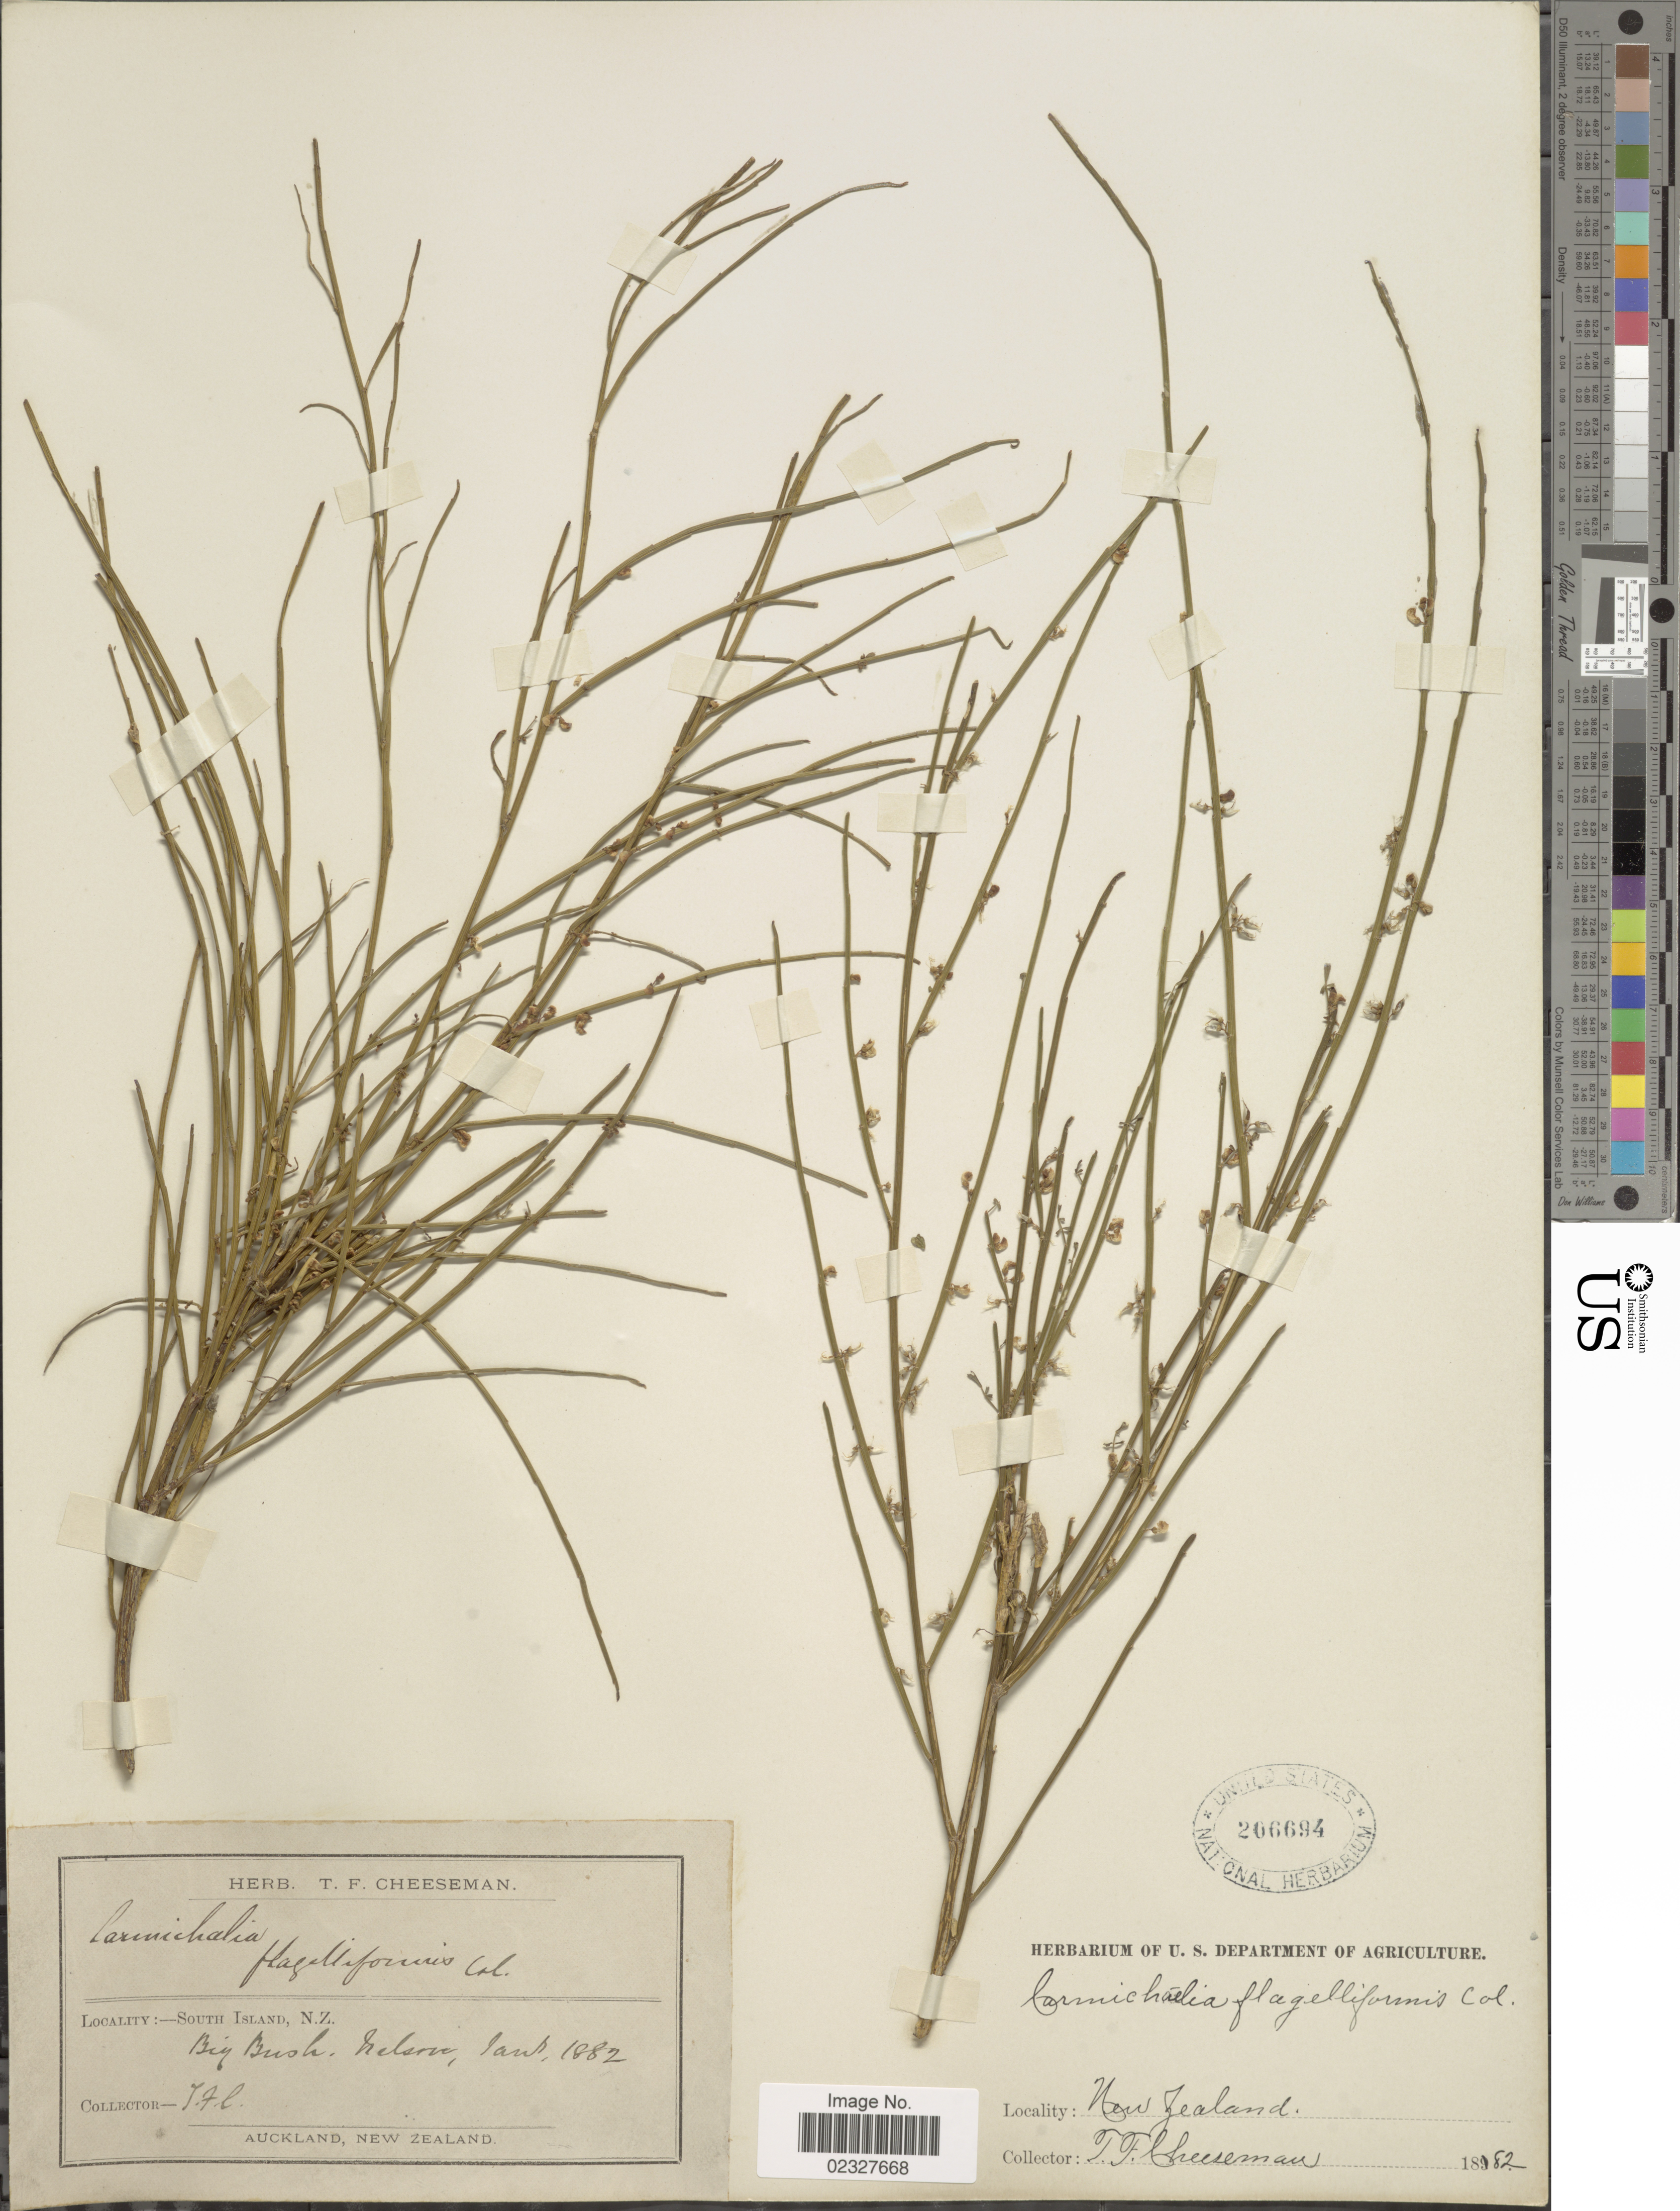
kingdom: Plantae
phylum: Tracheophyta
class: Magnoliopsida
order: Fabales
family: Fabaceae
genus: Carmichaelia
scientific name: Carmichaelia flagelliformis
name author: Colenso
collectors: T. F. Cheeseman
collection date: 1882-01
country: New Zealand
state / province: Nelson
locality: South Island, N.Z. Big Bush, Nelson.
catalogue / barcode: US 266694